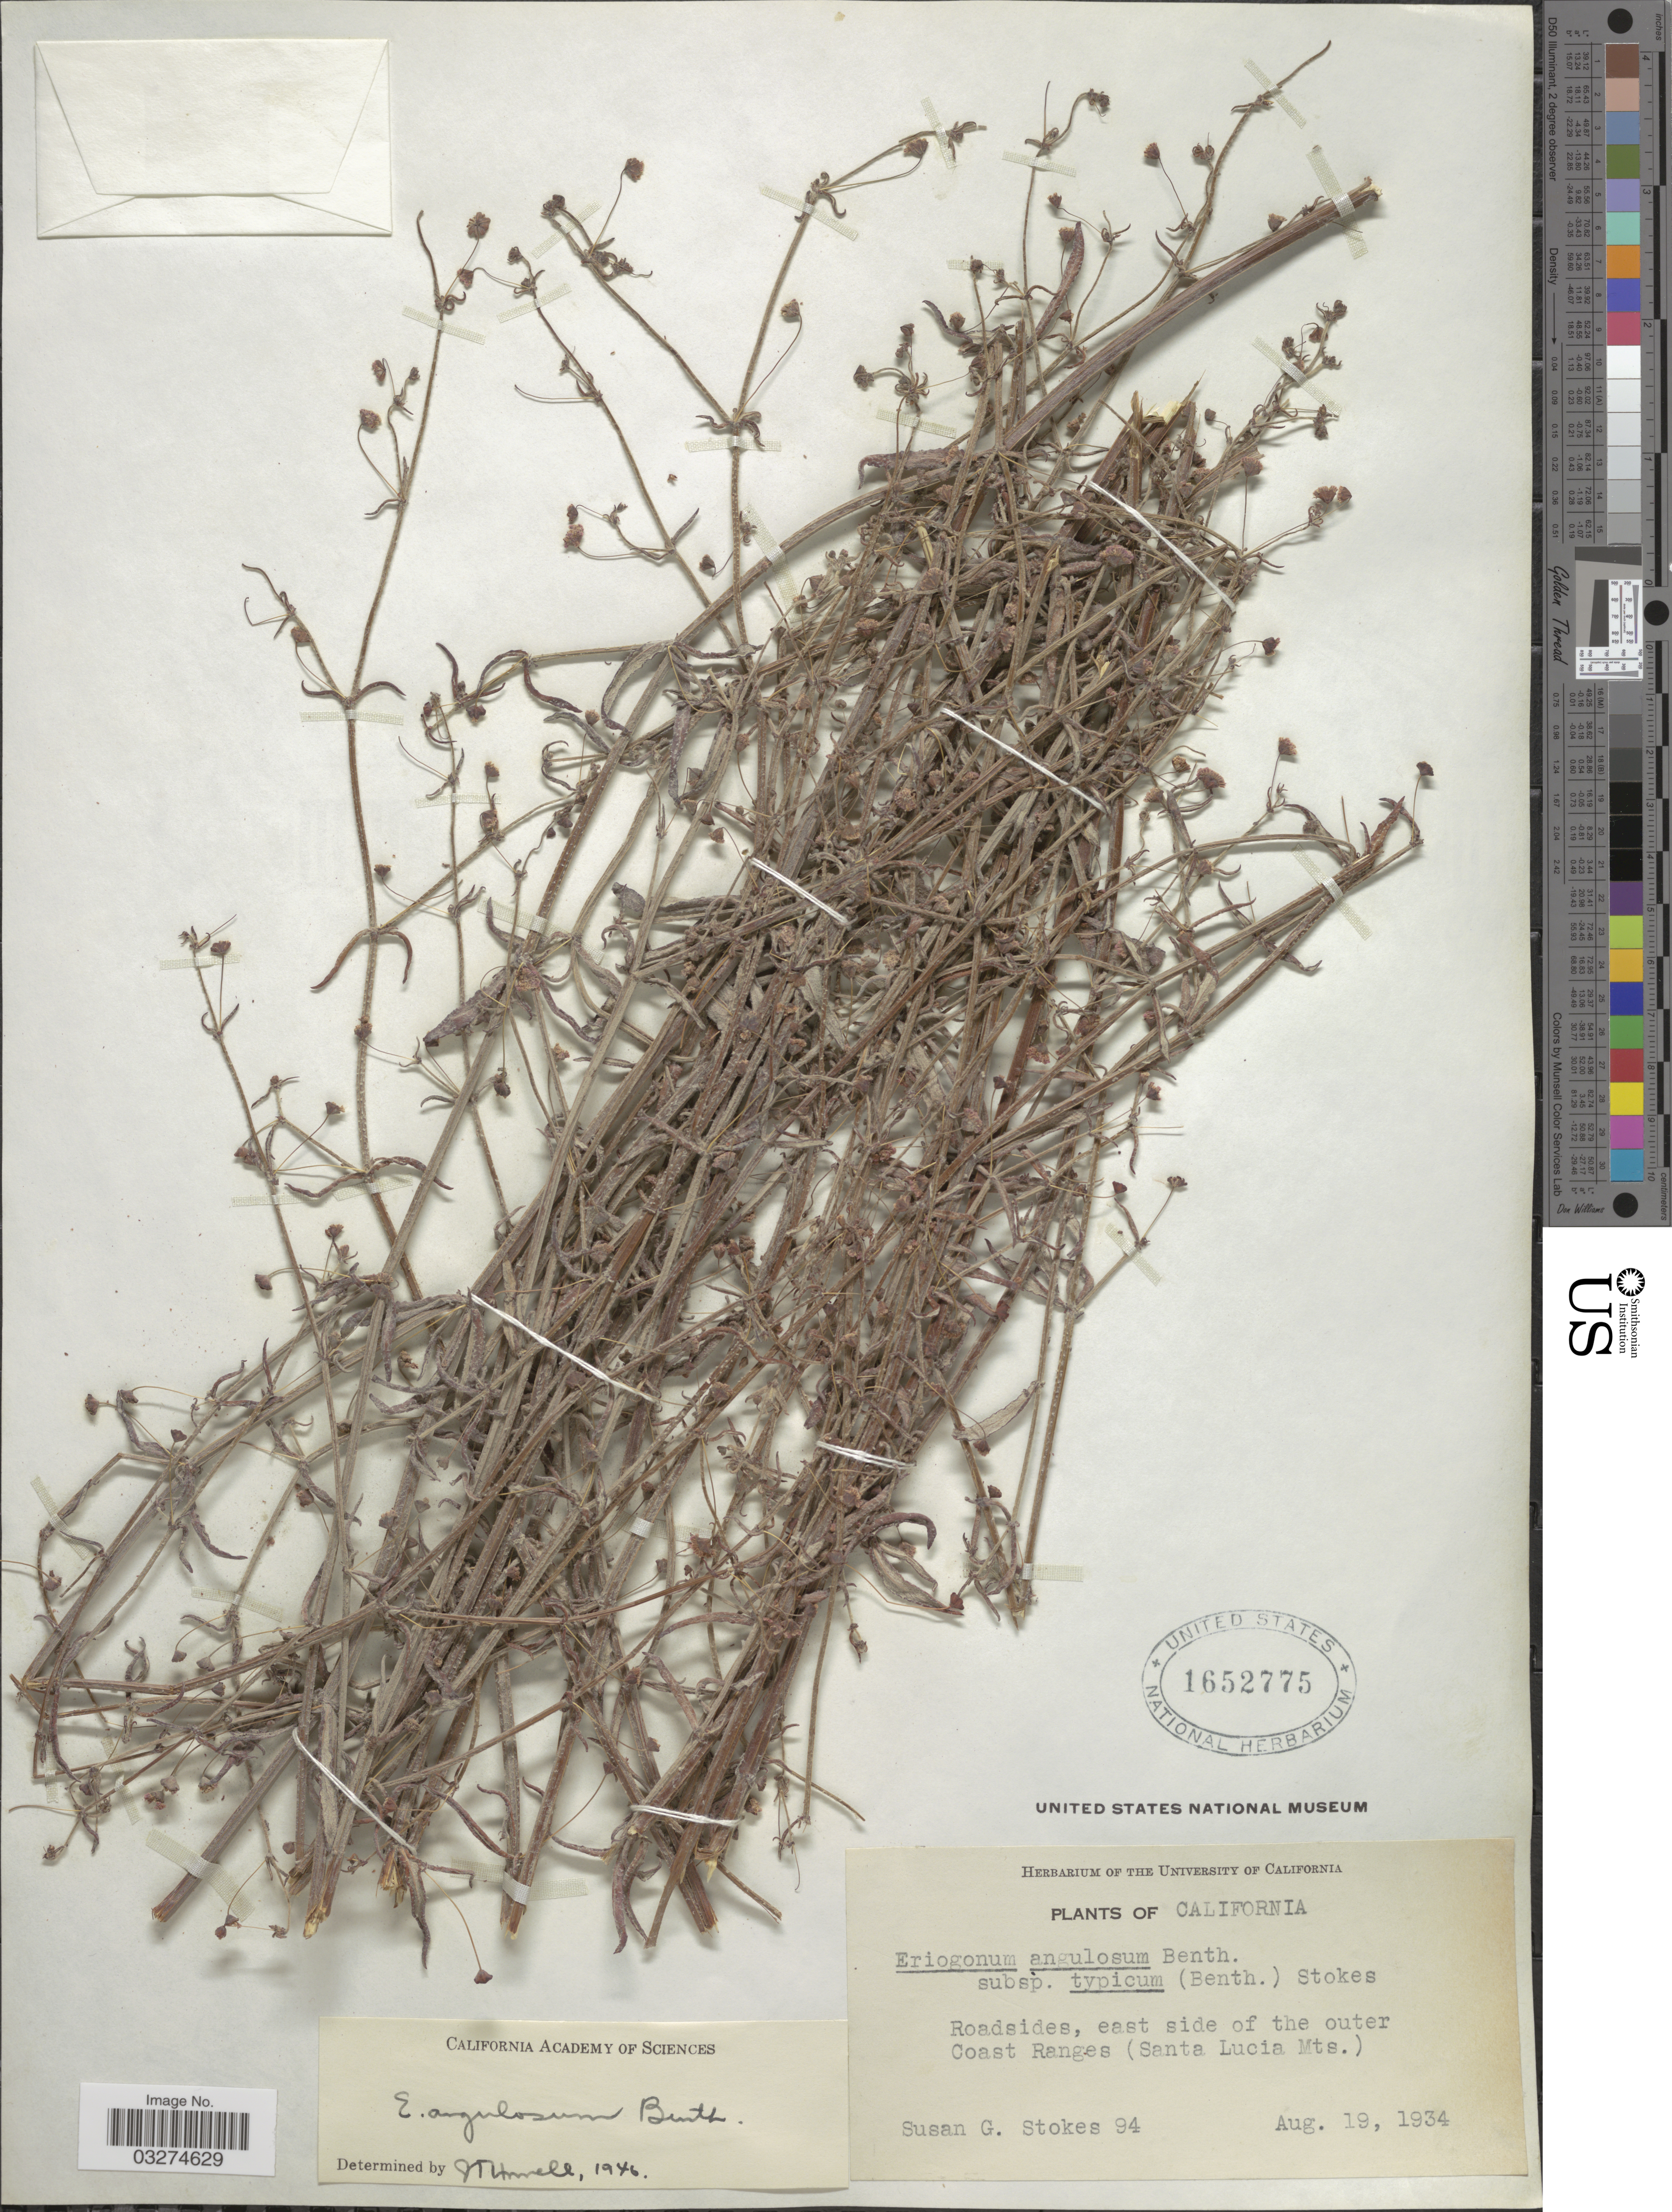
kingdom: Plantae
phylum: Tracheophyta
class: Magnoliopsida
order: Caryophyllales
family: Polygonaceae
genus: Eriogonum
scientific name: Eriogonum angulosum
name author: Benth.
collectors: S. G. Stokes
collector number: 94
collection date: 1934-08-19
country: United States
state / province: California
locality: Roadsides, east of side of the outer Coast Ranges (Santa Lucia Mts.).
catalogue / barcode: US 1652775